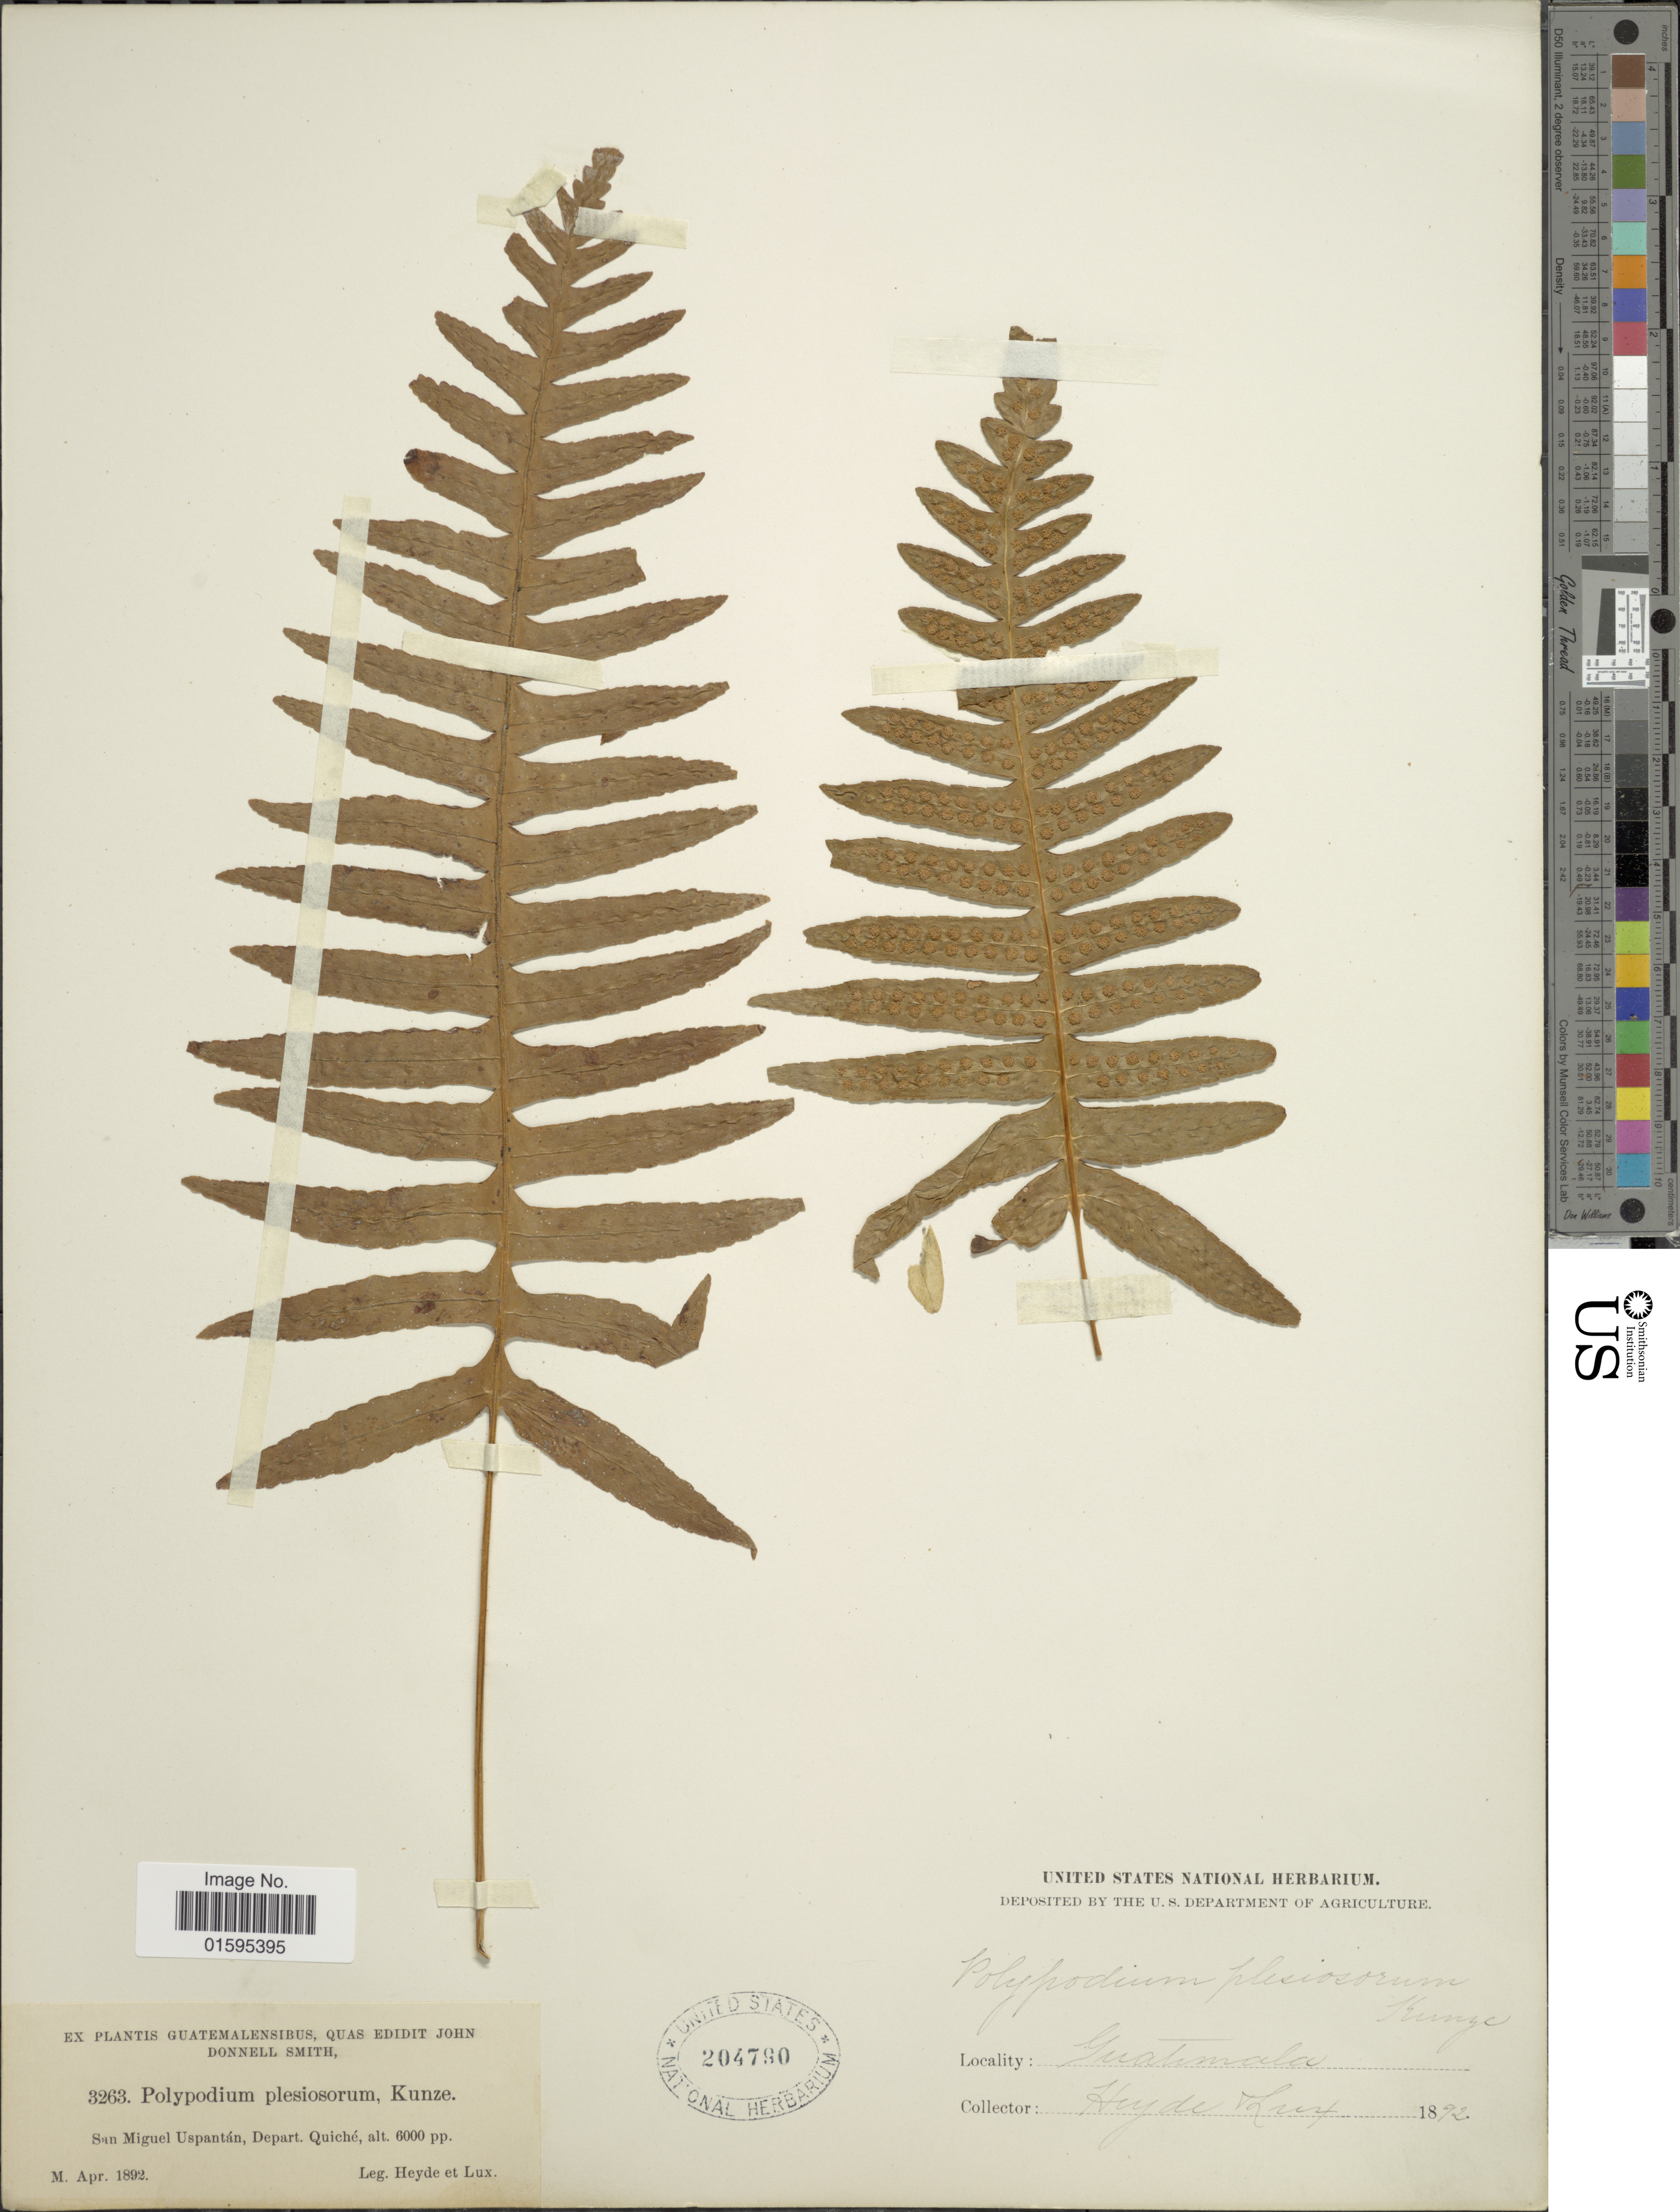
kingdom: Plantae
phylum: Tracheophyta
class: Polypodiopsida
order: Polypodiales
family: Polypodiaceae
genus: Polypodium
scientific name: Polypodium plesiosorum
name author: Kunze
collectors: Heyde & Lux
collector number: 3263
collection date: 1892-04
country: Guatemala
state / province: El Quiché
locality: San Miguel Uspantán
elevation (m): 1829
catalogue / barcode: US 204790